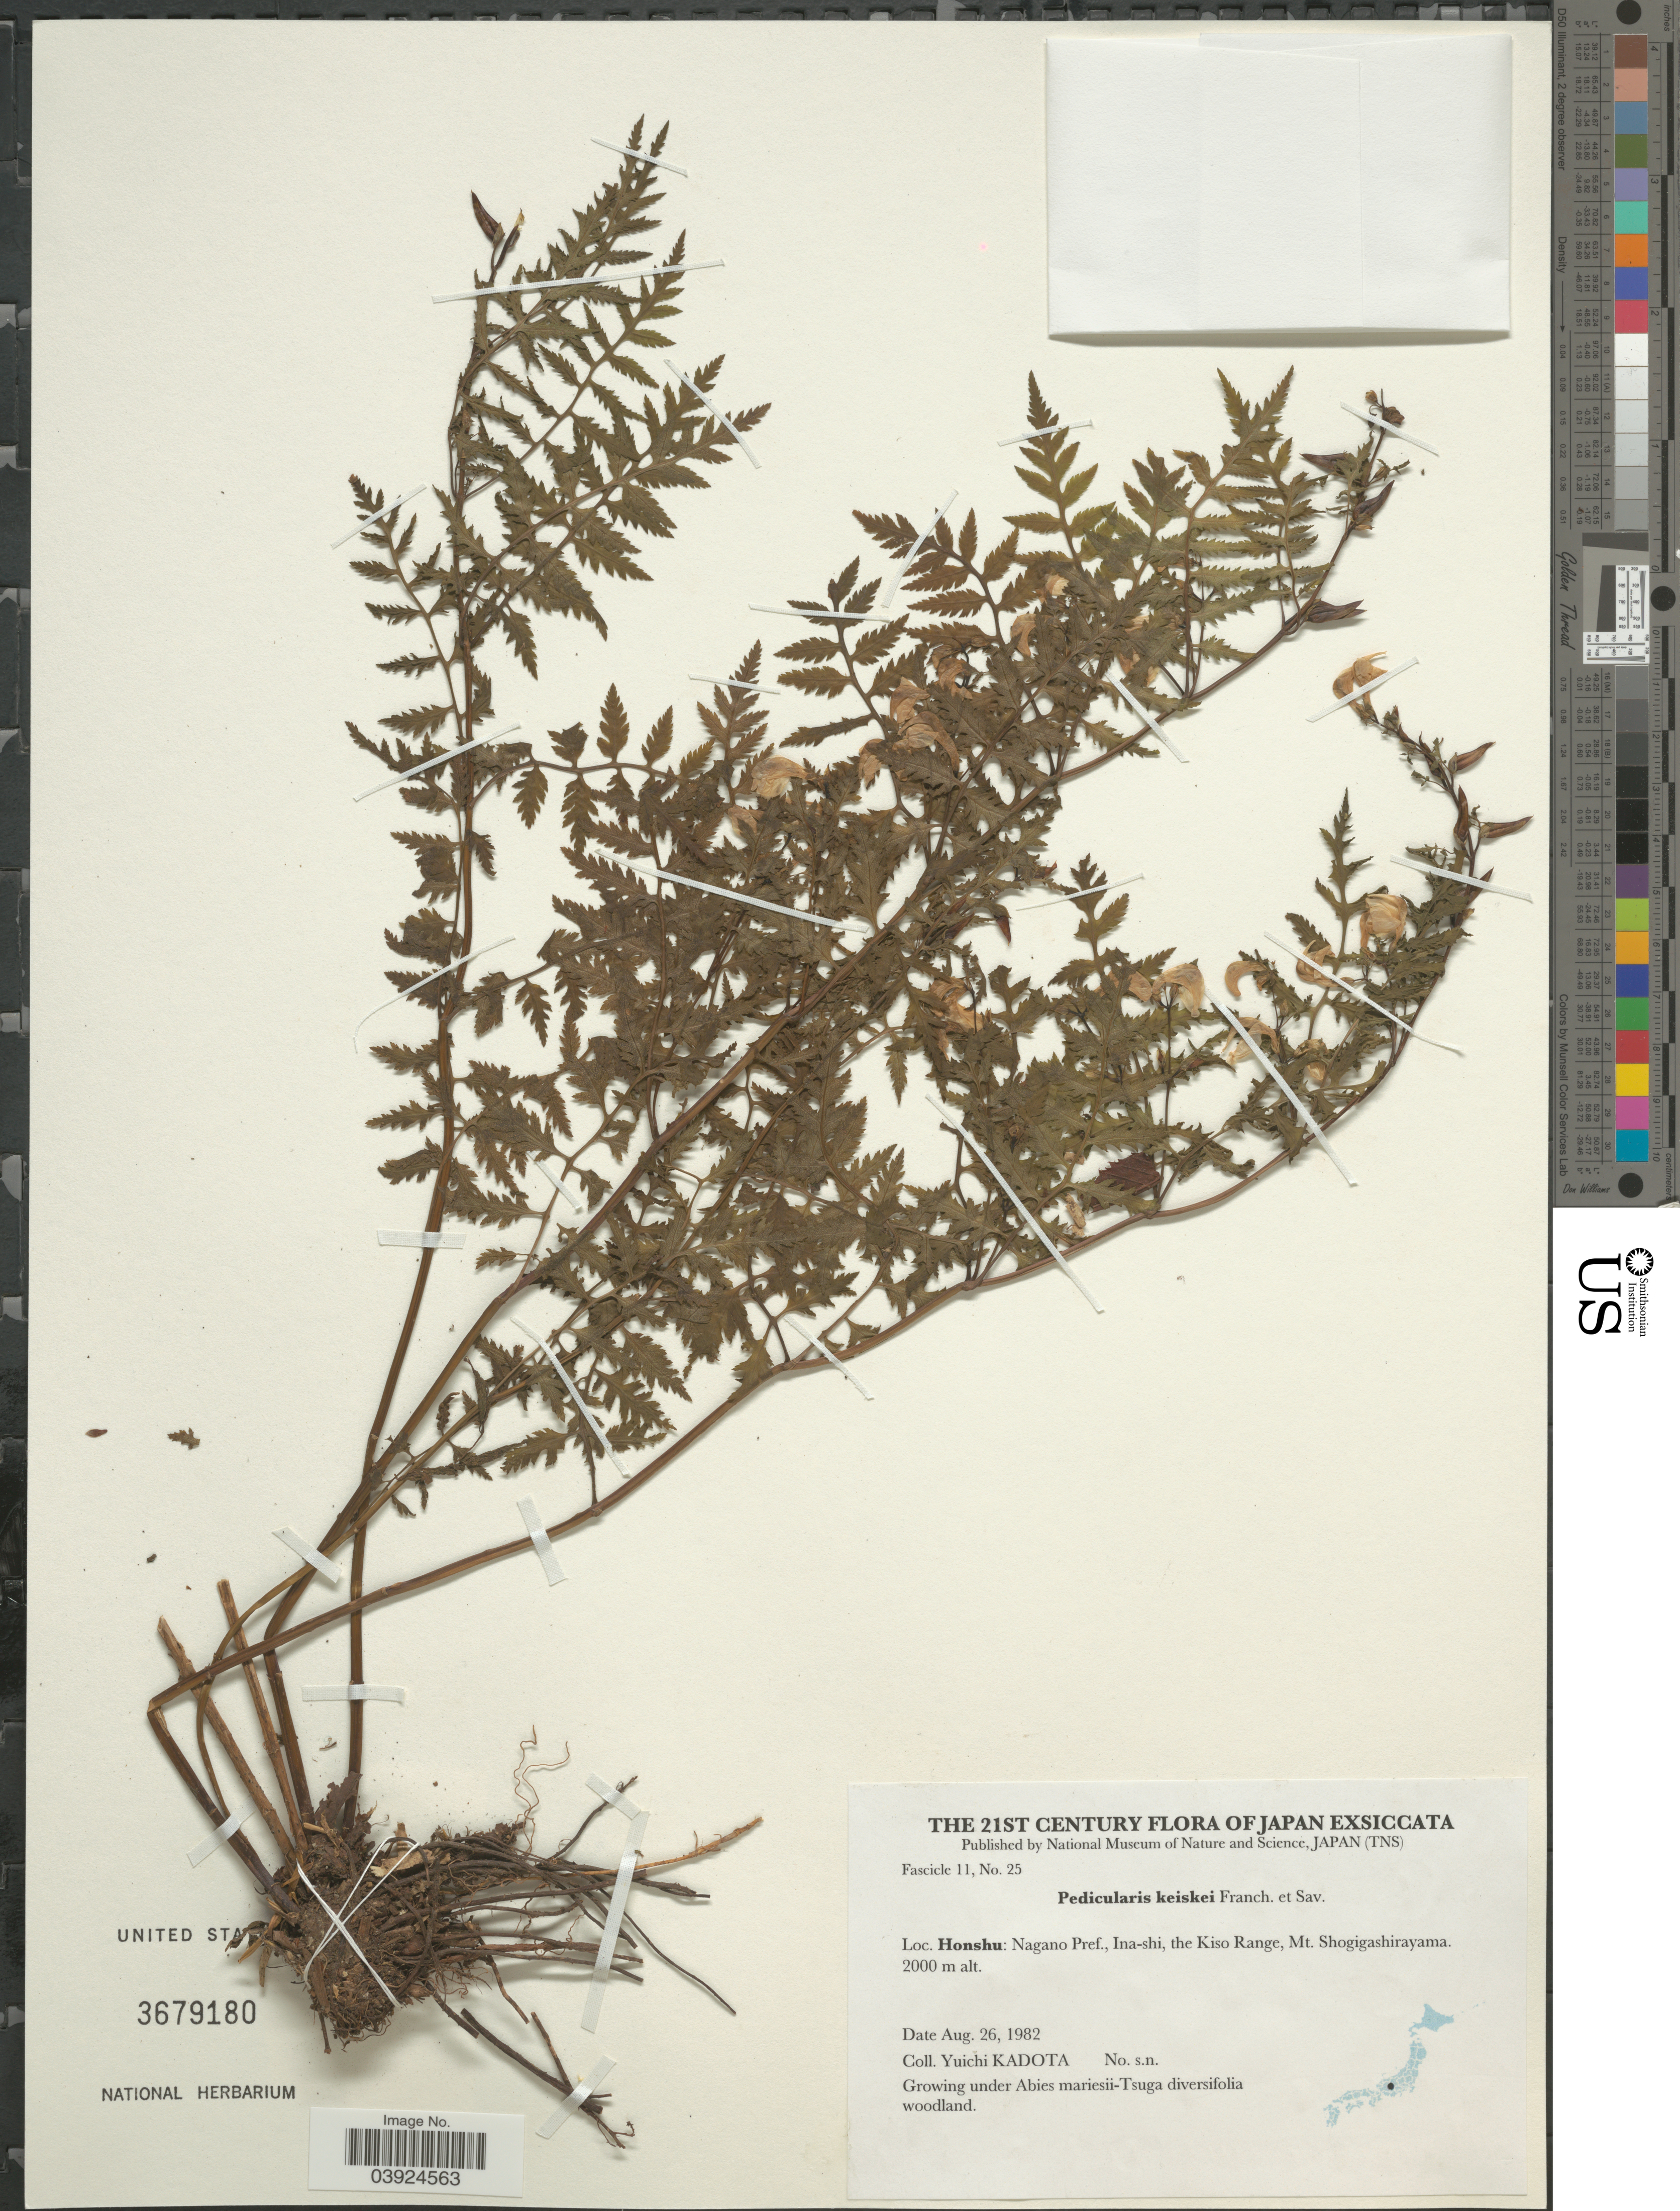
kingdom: Plantae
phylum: Tracheophyta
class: Magnoliopsida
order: Lamiales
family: Orobanchaceae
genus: Pedicularis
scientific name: Pedicularis keiskei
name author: Franch. & Sav.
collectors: Y. Kadota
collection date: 1982-08-26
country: Japan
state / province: Nagano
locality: Honshu: Nagano Pref., Ina-shi, the Kiso Range, Mt. Shogigashirayama.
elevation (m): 2000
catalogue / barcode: US 3679180